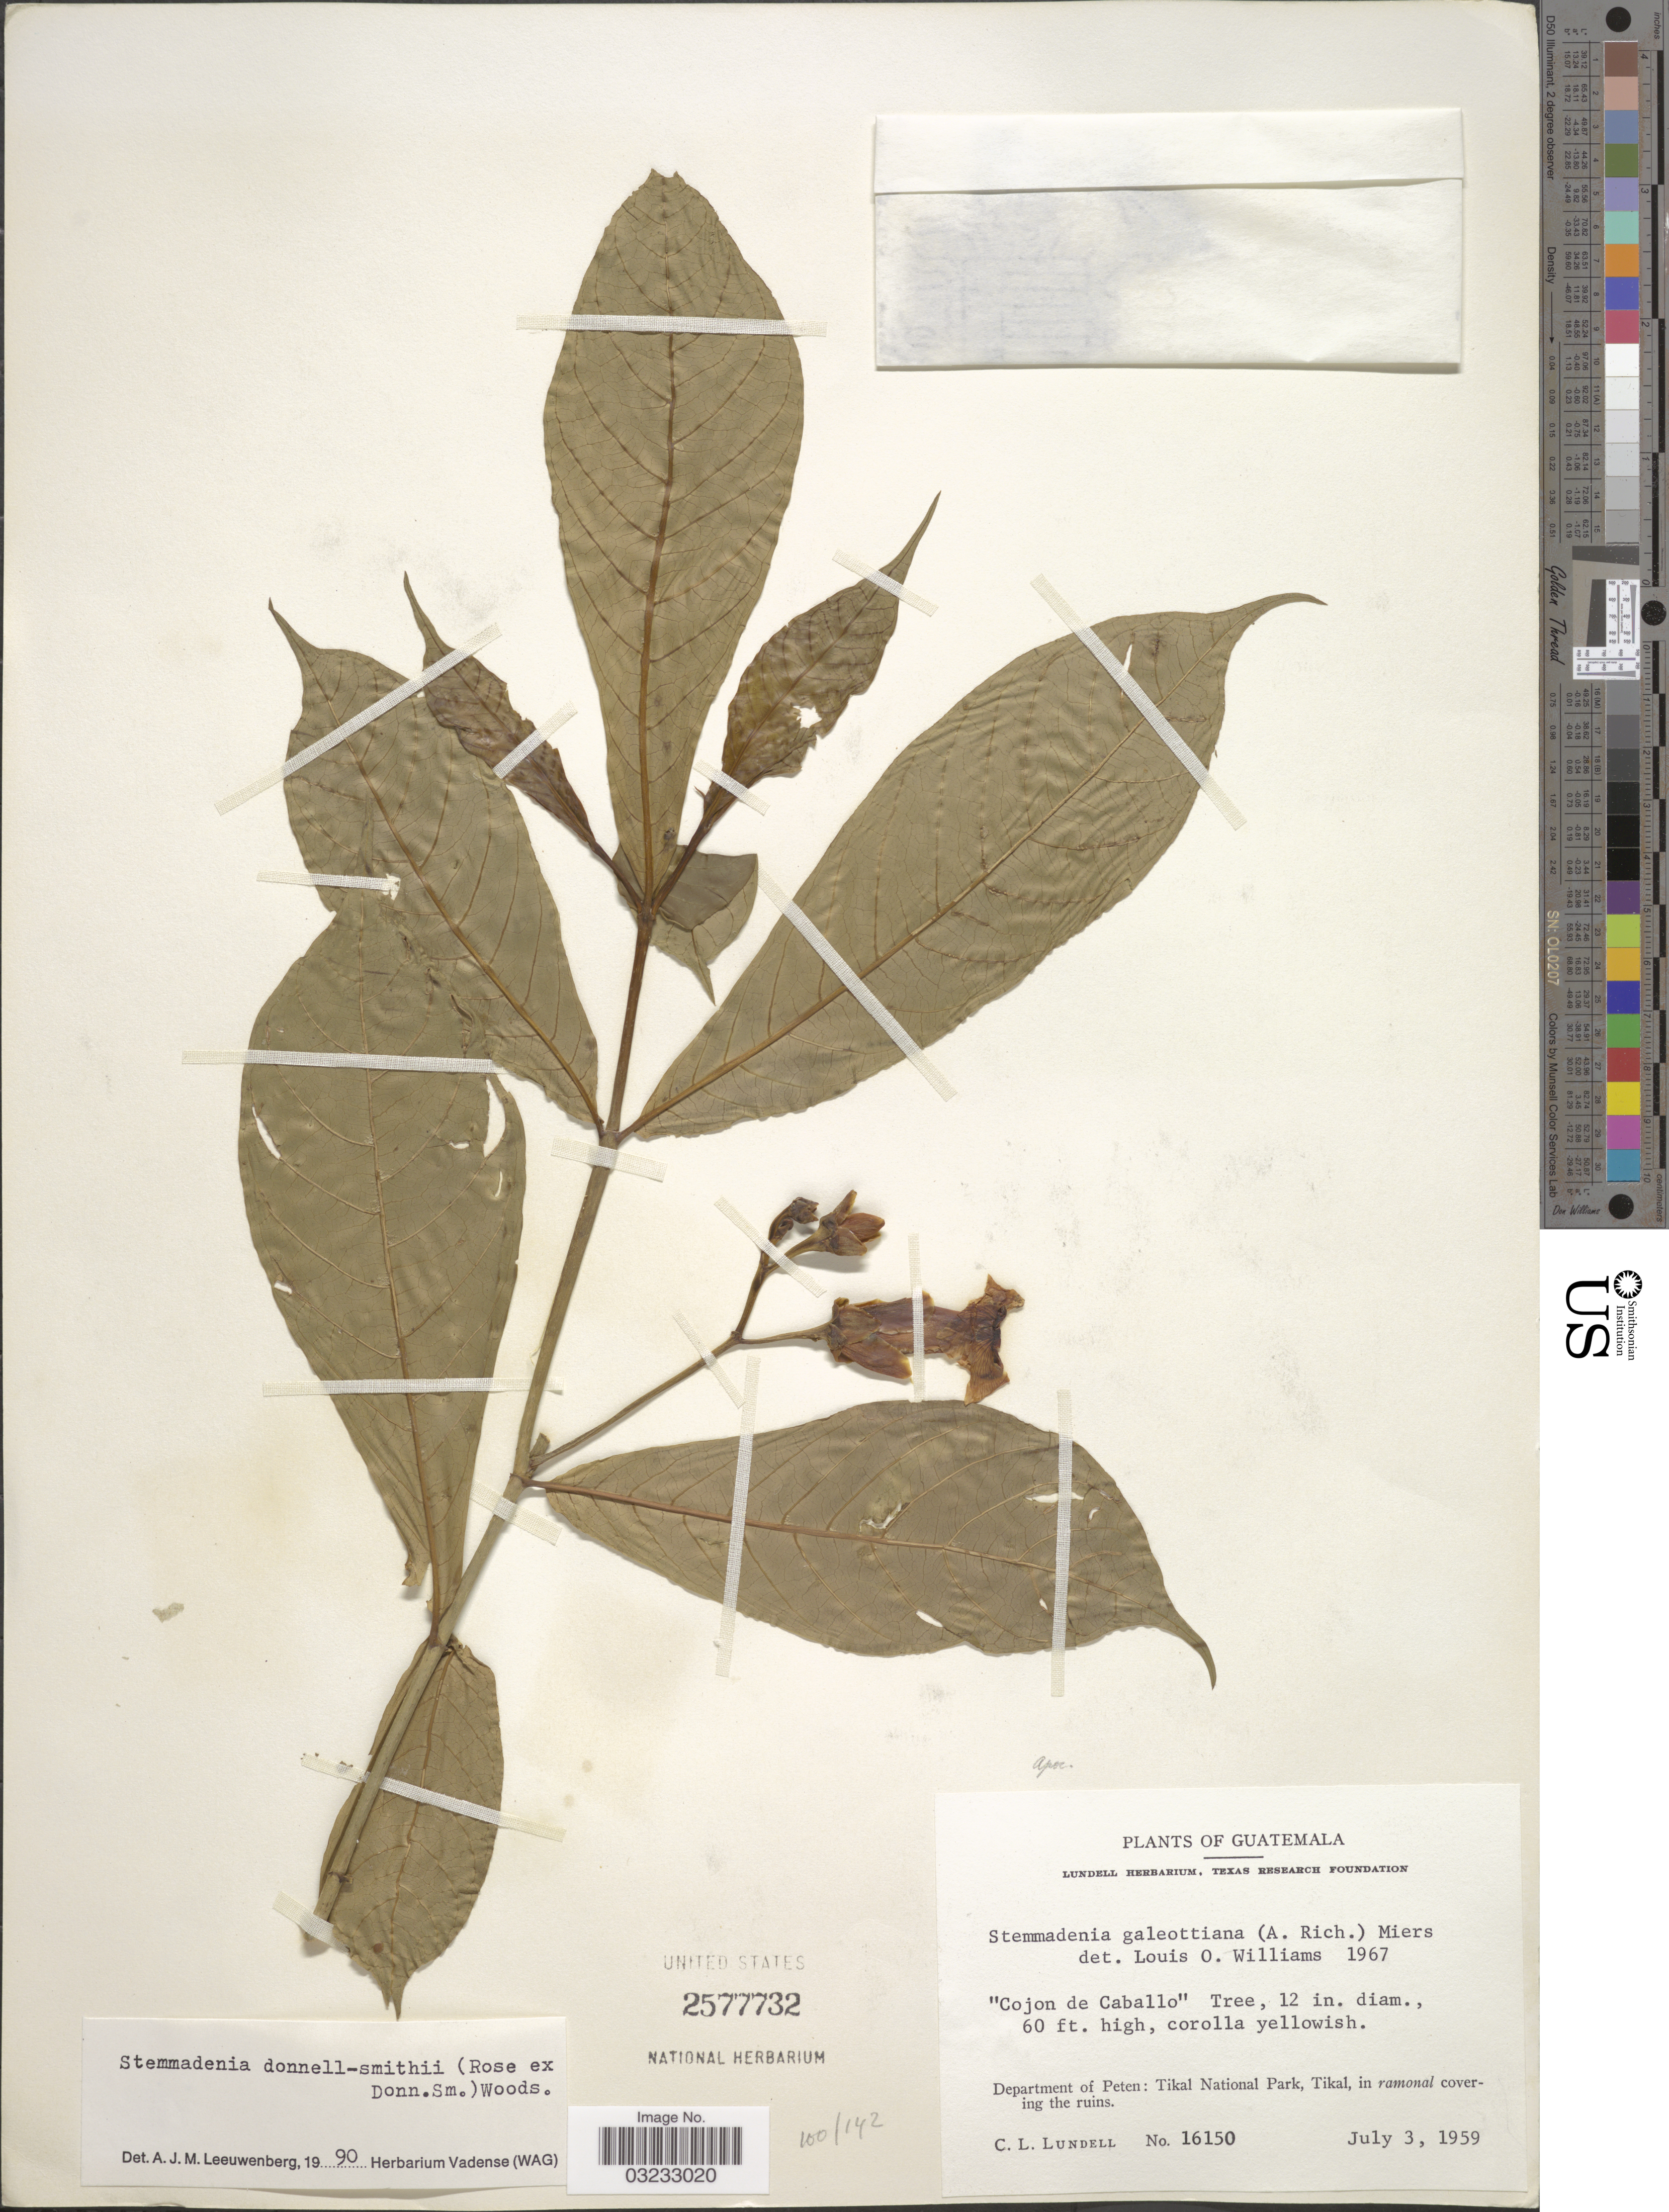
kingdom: Plantae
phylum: Tracheophyta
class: Magnoliopsida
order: Gentianales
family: Apocynaceae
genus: Stemmadenia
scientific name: Stemmadenia donnell-smithii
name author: (Rose ex Donn. Sm.) Woodson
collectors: C. L. Lundell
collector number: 16150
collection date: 1959-07-03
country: Guatemala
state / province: El Petén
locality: Department of Peten: Tikal National Park, Tikal, in ramonal covering the ruins.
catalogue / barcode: US 2577732